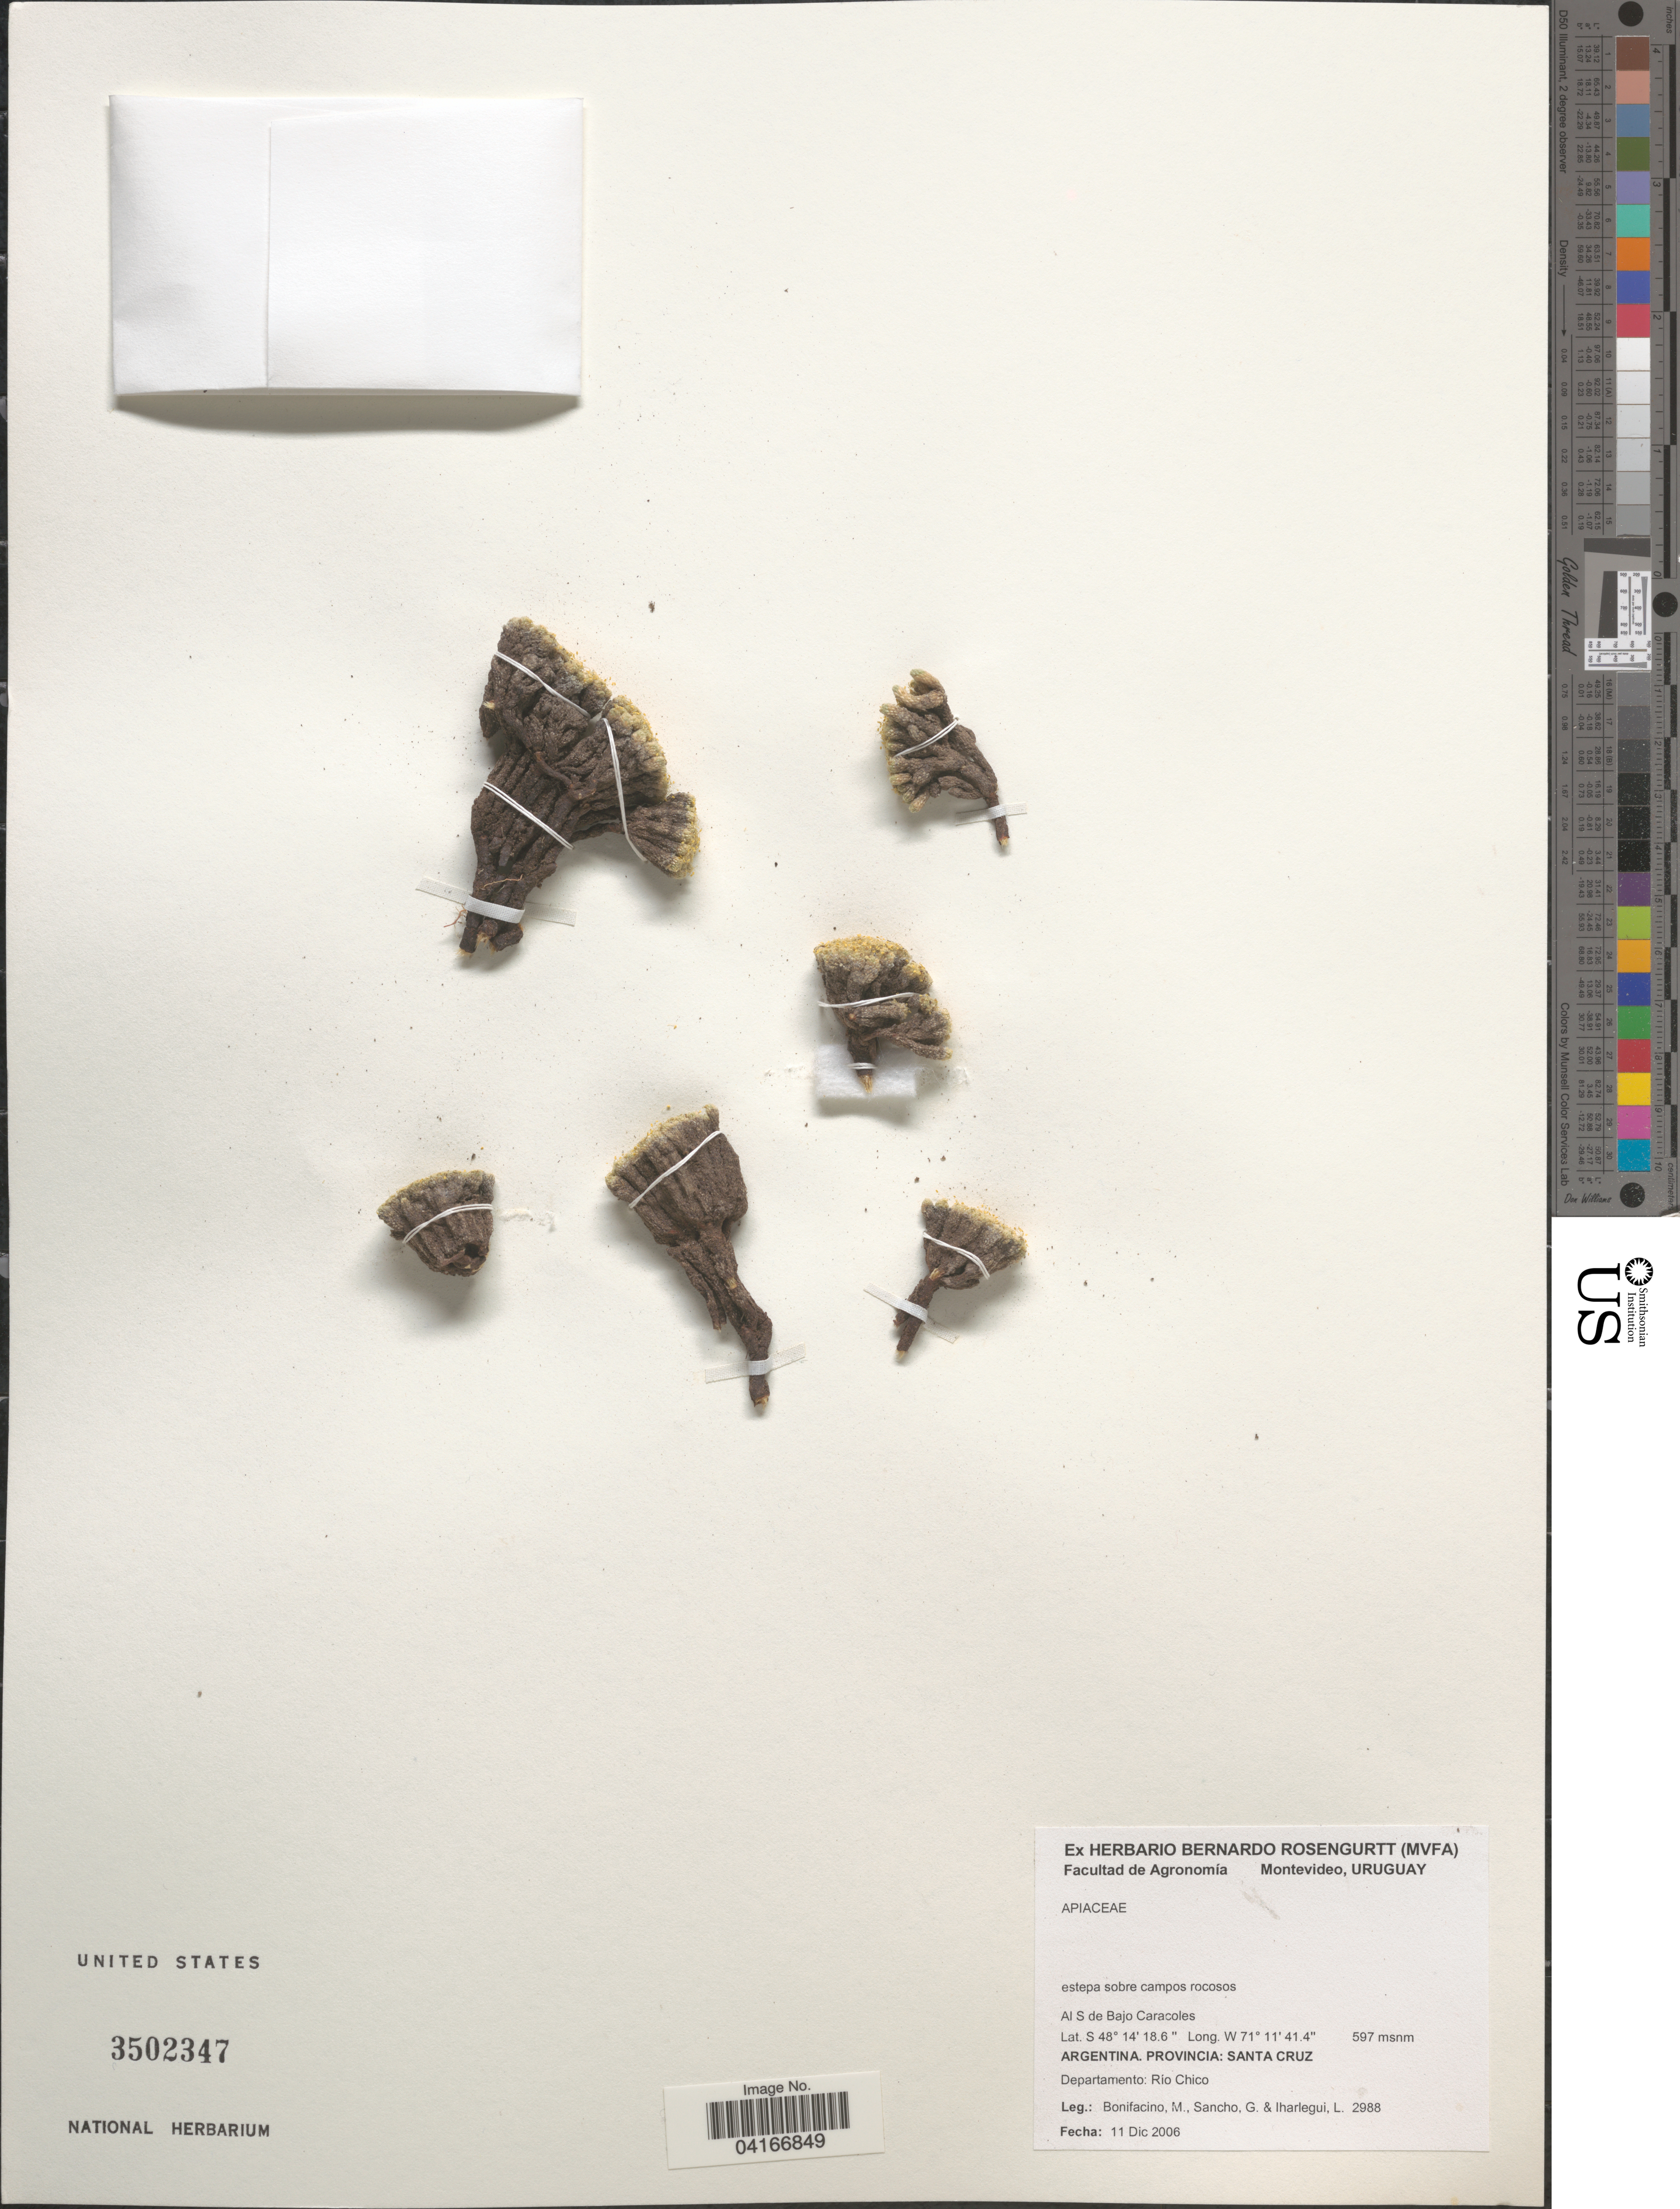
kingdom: Plantae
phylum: Tracheophyta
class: Magnoliopsida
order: Apiales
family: Apiaceae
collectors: M. Bonifacino, G. Sancho & L. Iharlegui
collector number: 2988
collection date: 2006-12-11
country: Argentina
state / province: Santa Cruz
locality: Al S de Bajo Caracoles. Departamento: Río Chico.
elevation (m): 597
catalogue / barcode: US 3502347